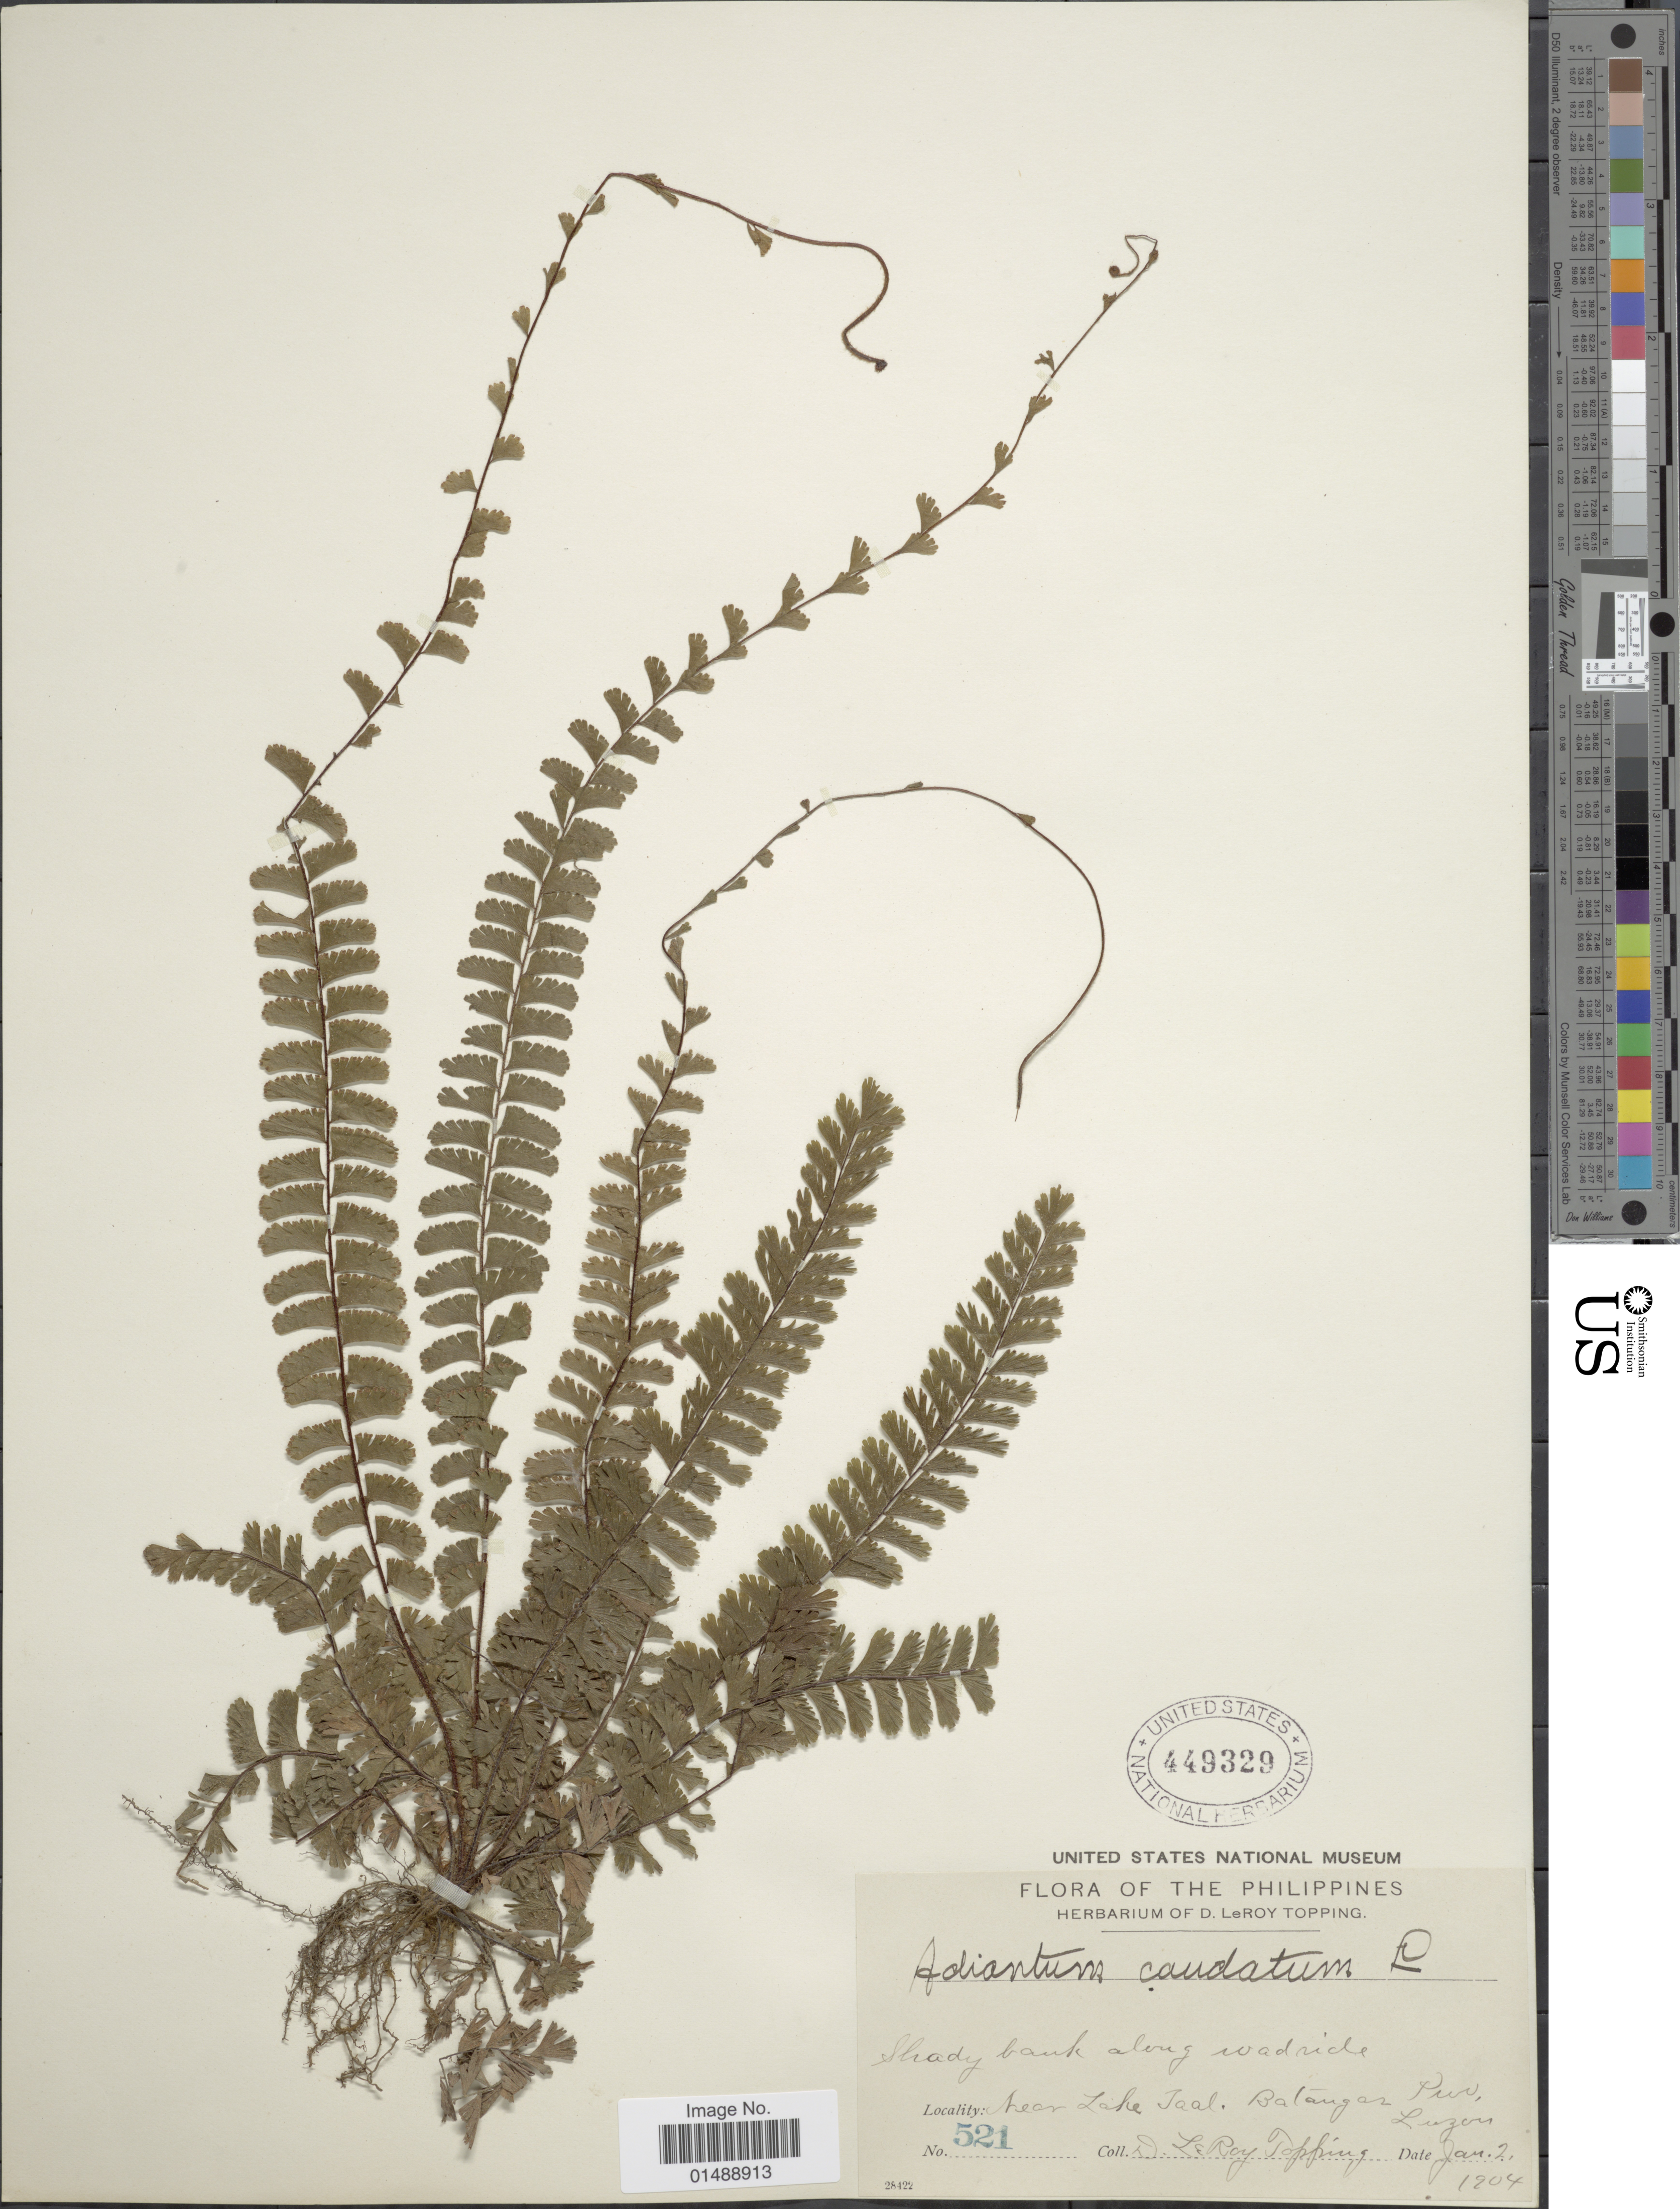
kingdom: Plantae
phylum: Tracheophyta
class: Polypodiopsida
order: Polypodiales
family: Pteridaceae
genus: Adiantum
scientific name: Adiantum caudatum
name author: L.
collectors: D. L. Topping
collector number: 521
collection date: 1904-01-02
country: Philippines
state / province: Cagayan Valley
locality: Near Lake Jaal, Batangar Pur, Luzon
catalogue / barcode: US 449329